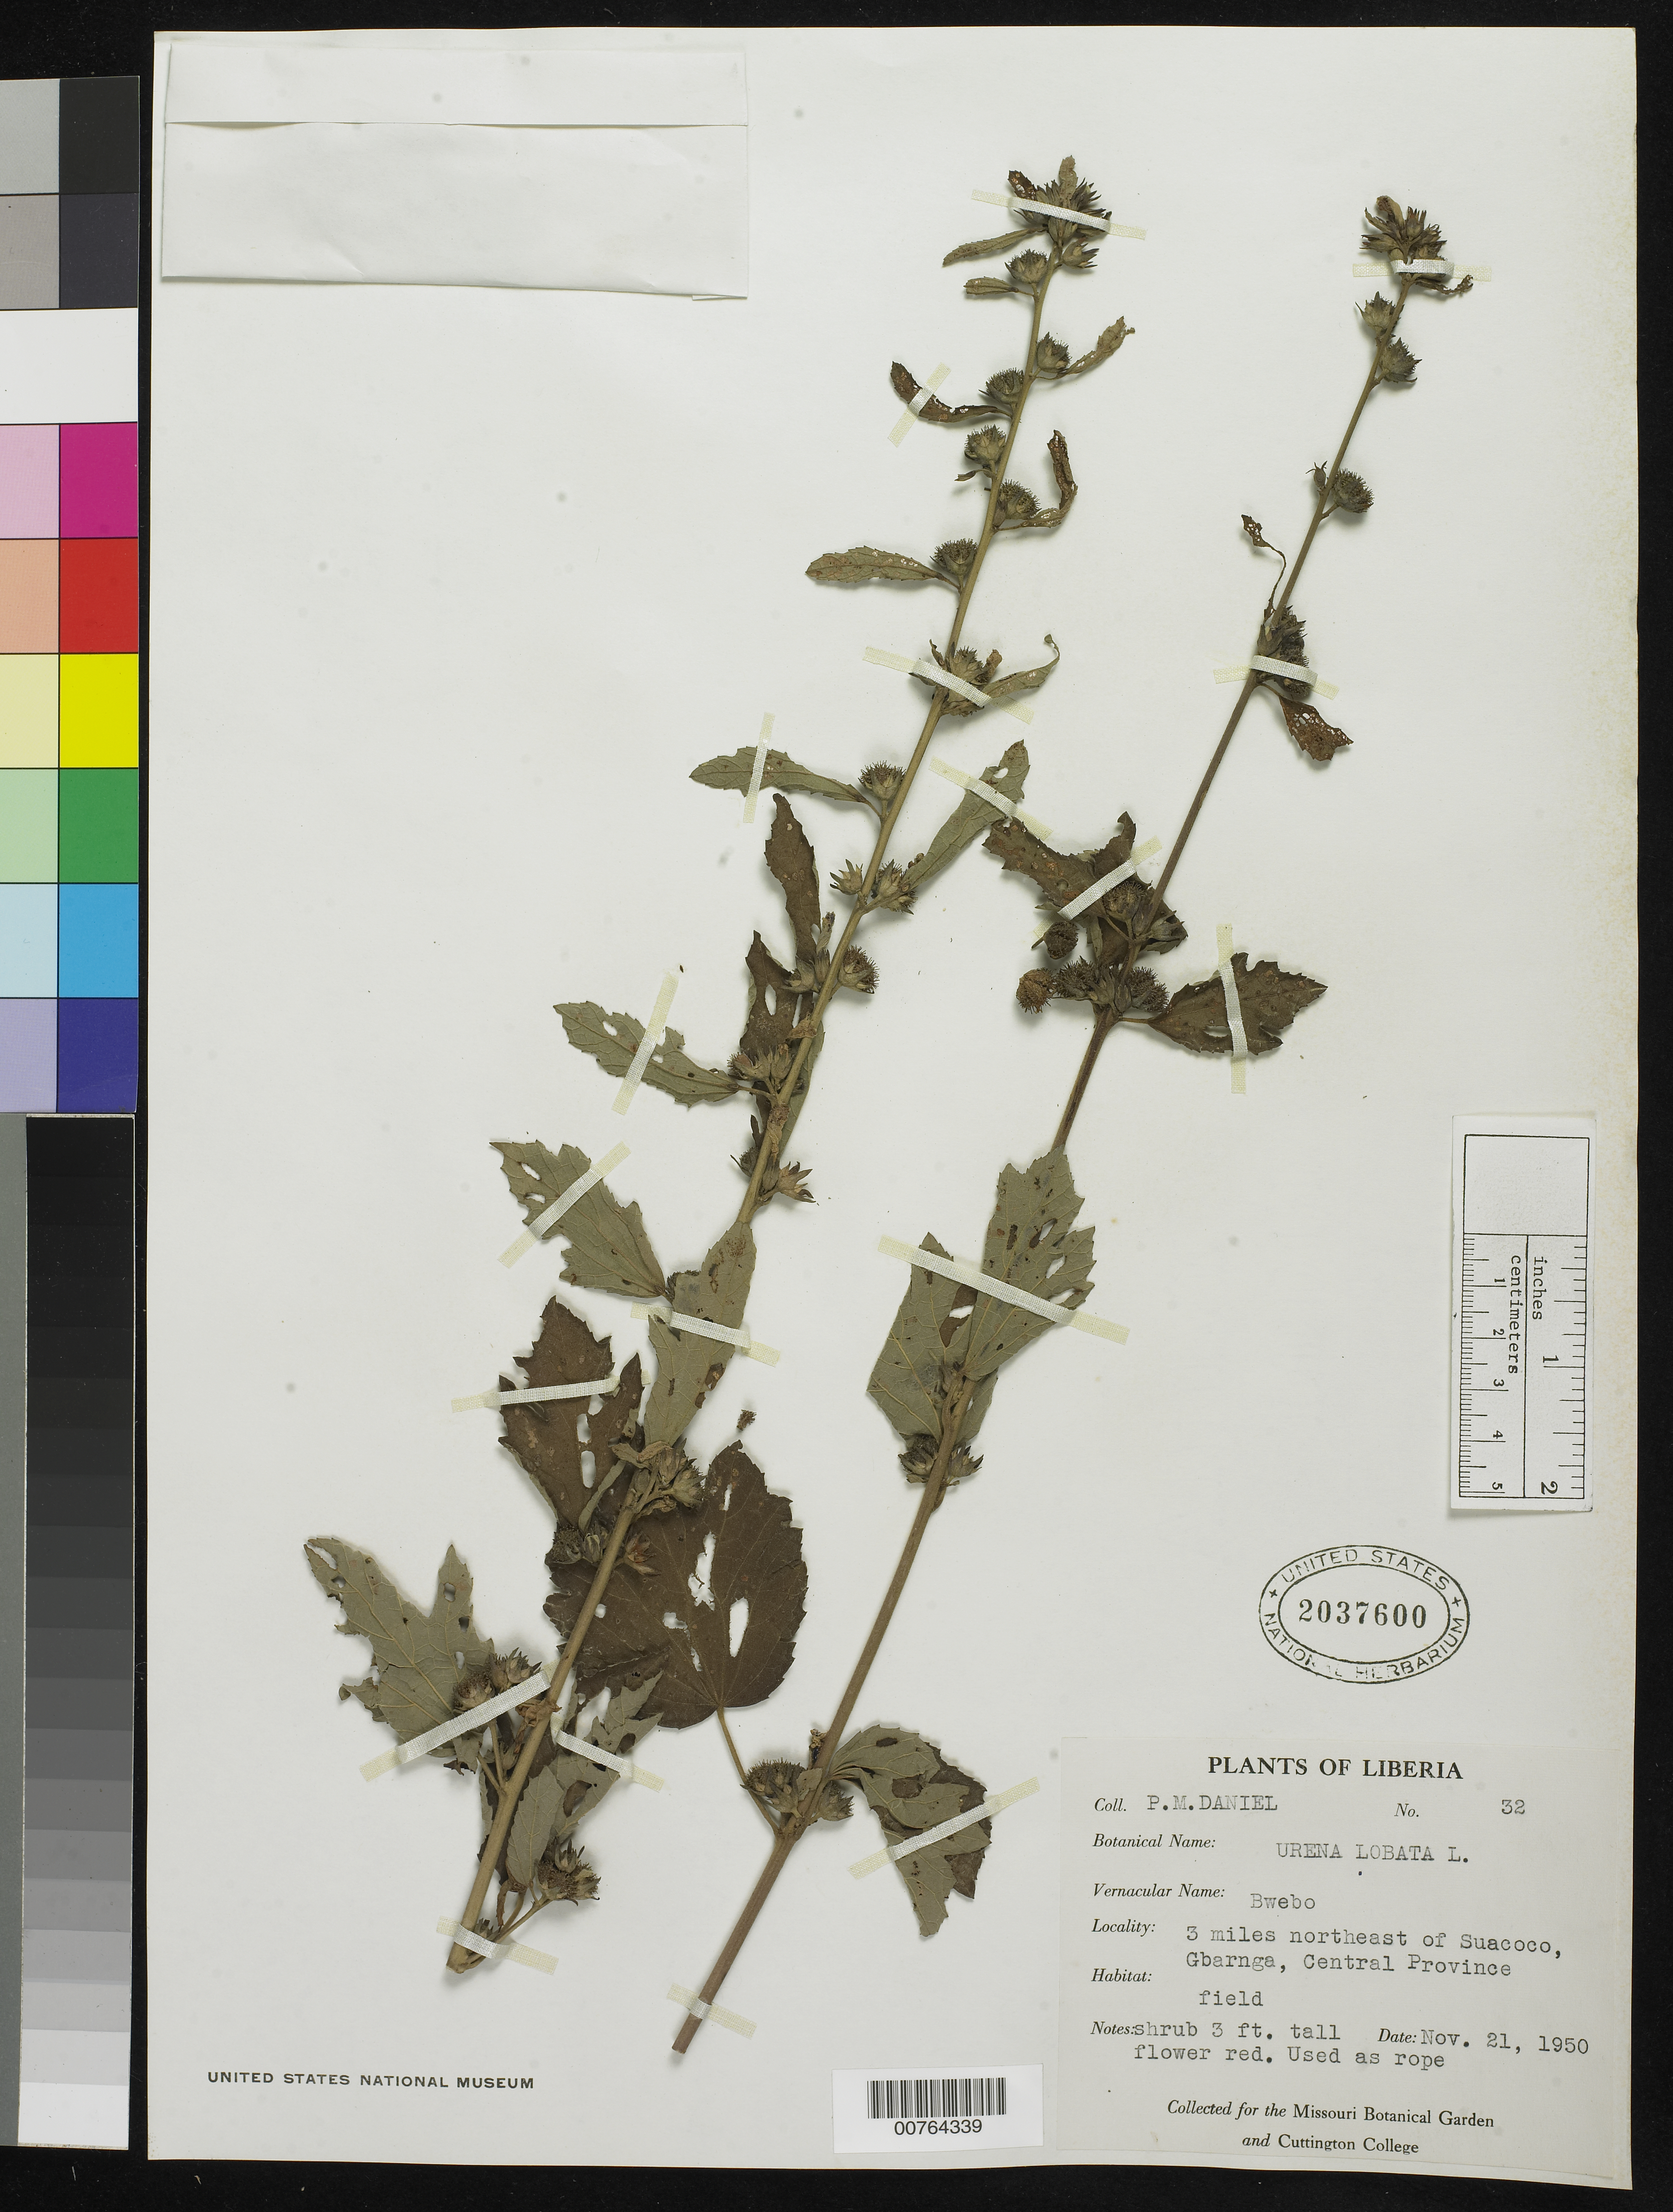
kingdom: Plantae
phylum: Tracheophyta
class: Magnoliopsida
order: Malvales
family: Malvaceae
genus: Urena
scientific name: Urena lobata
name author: L.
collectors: P. Daniel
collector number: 32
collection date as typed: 21 Nov 1950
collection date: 1950-11-21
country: Liberia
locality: Central Province: Gbarnga: Suacoco; 3 miles NE of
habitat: Field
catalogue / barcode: US 2037600